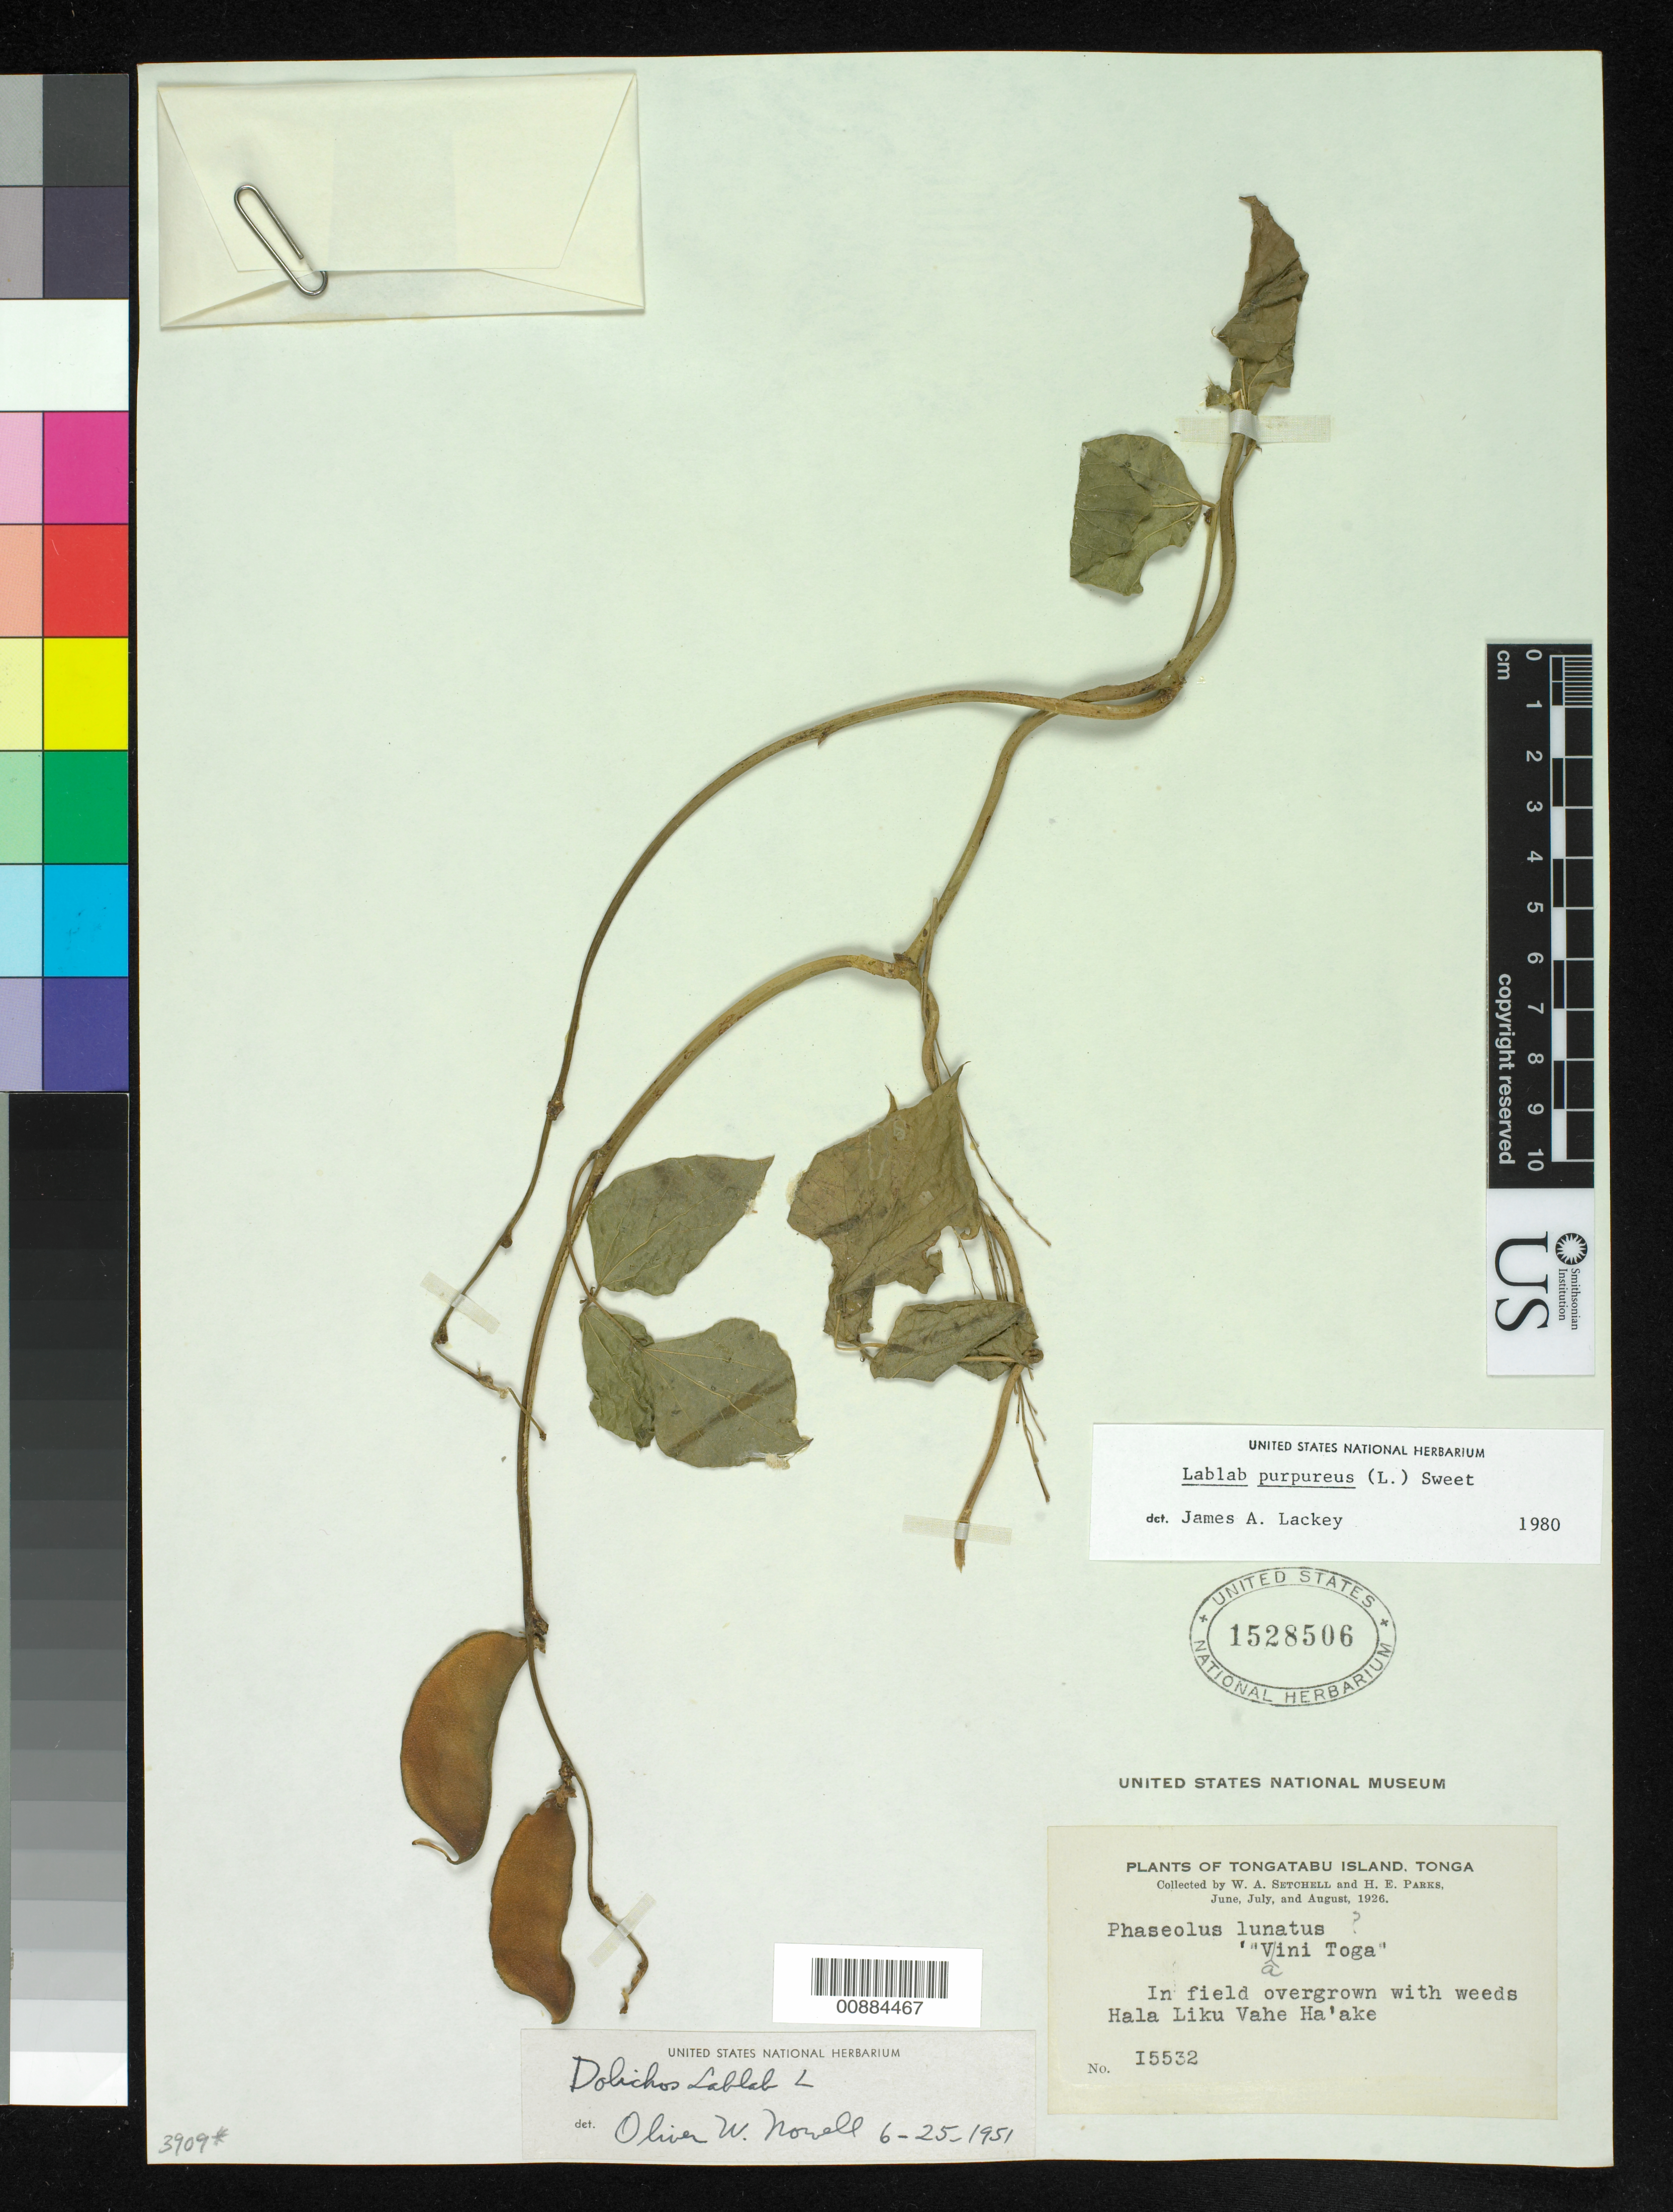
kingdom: Plantae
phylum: Tracheophyta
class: Magnoliopsida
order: Fabales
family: Fabaceae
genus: Lablab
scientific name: Lablab purpureus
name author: (L.) Sweet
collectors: W. Setchell & H. E. Parks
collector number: I 5532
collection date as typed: Jun 1926 to Aug 1926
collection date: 1926-06/1926-08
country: Tonga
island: Tongatapu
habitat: In field overgrown with leaves.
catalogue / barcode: US 1528506